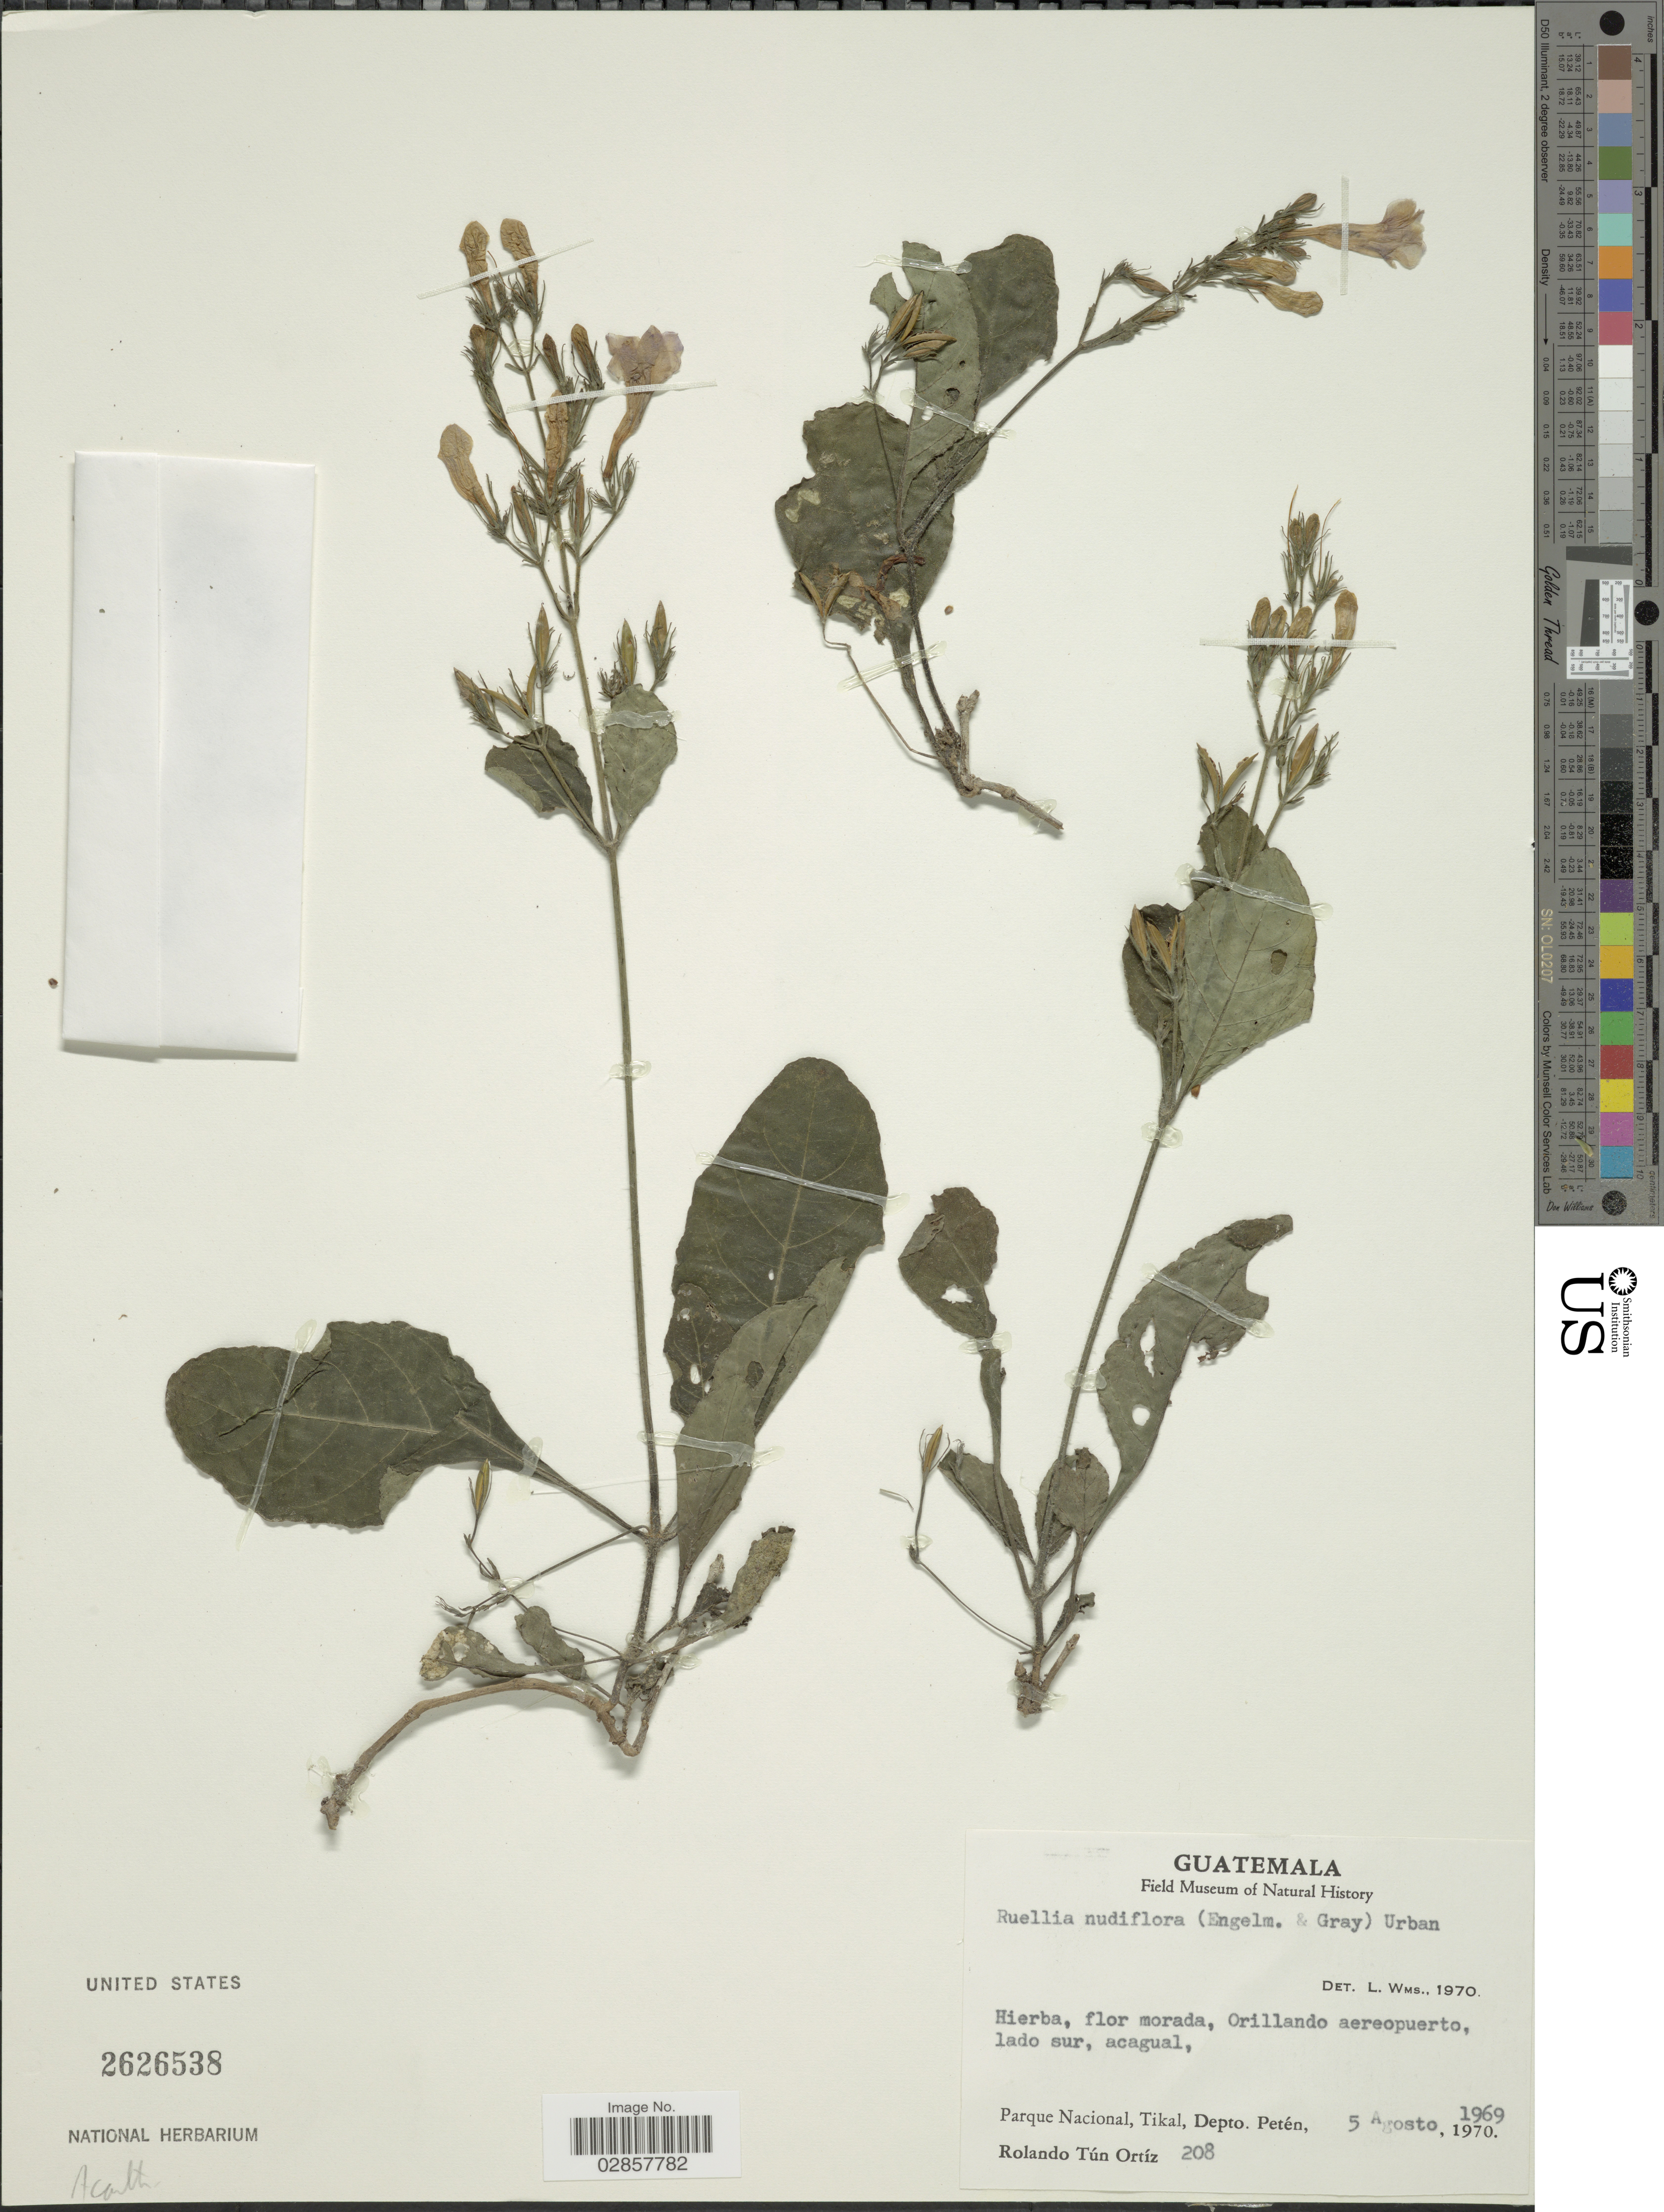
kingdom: Plantae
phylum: Tracheophyta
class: Magnoliopsida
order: Lamiales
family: Acanthaceae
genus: Ruellia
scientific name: Ruellia nudiflora var. glabrata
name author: Leonard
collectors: R. T. Ortíz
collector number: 208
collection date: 1969-08-05/1970-08-05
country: Guatemala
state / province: El Petén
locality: Parque Nacional, Tikal, Depto. Petén.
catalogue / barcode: US 2626538